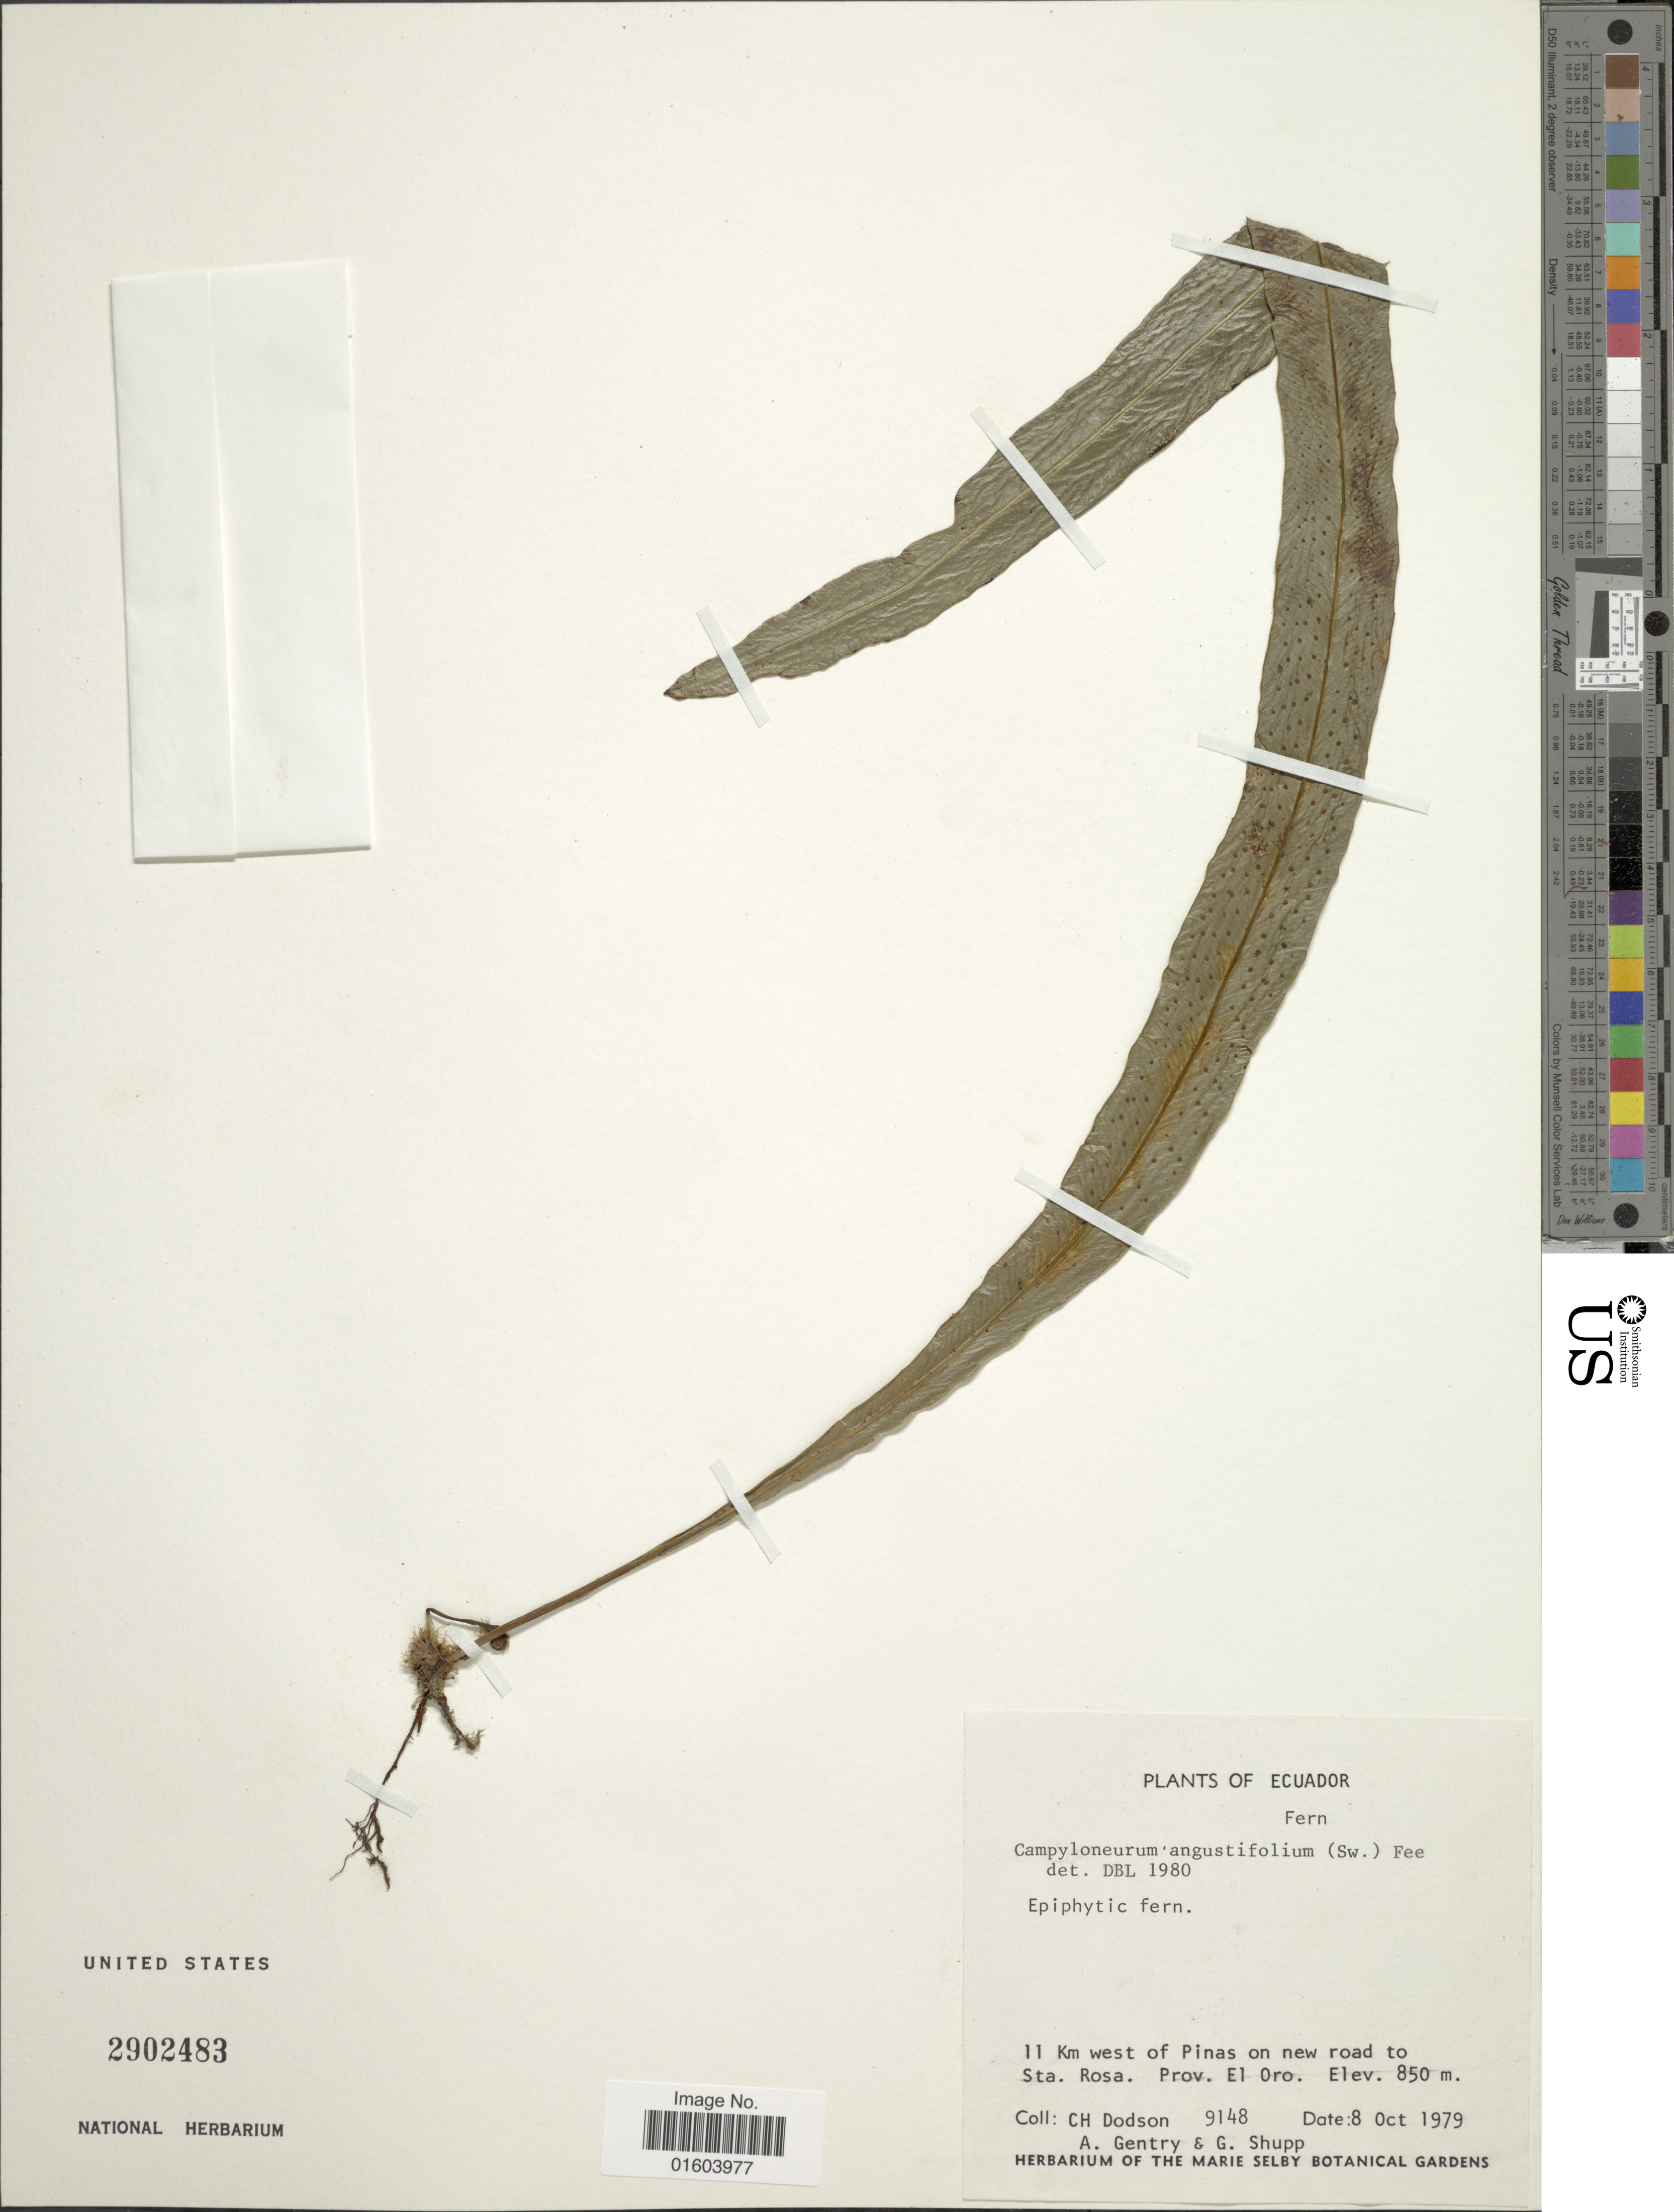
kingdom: Plantae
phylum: Tracheophyta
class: Polypodiopsida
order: Polypodiales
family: Polypodiaceae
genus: Campyloneurum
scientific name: Campyloneurum angustifolium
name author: (Sw.) Fée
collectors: C. H. Dodson, A. H. Gentry & G. Shupp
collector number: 9148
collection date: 1979-10-08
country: Ecuador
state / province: El Oro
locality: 11 Km west of Pinas on new road to Sta. Rosa. Prov. El Oro.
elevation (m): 850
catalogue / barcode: US 2902483